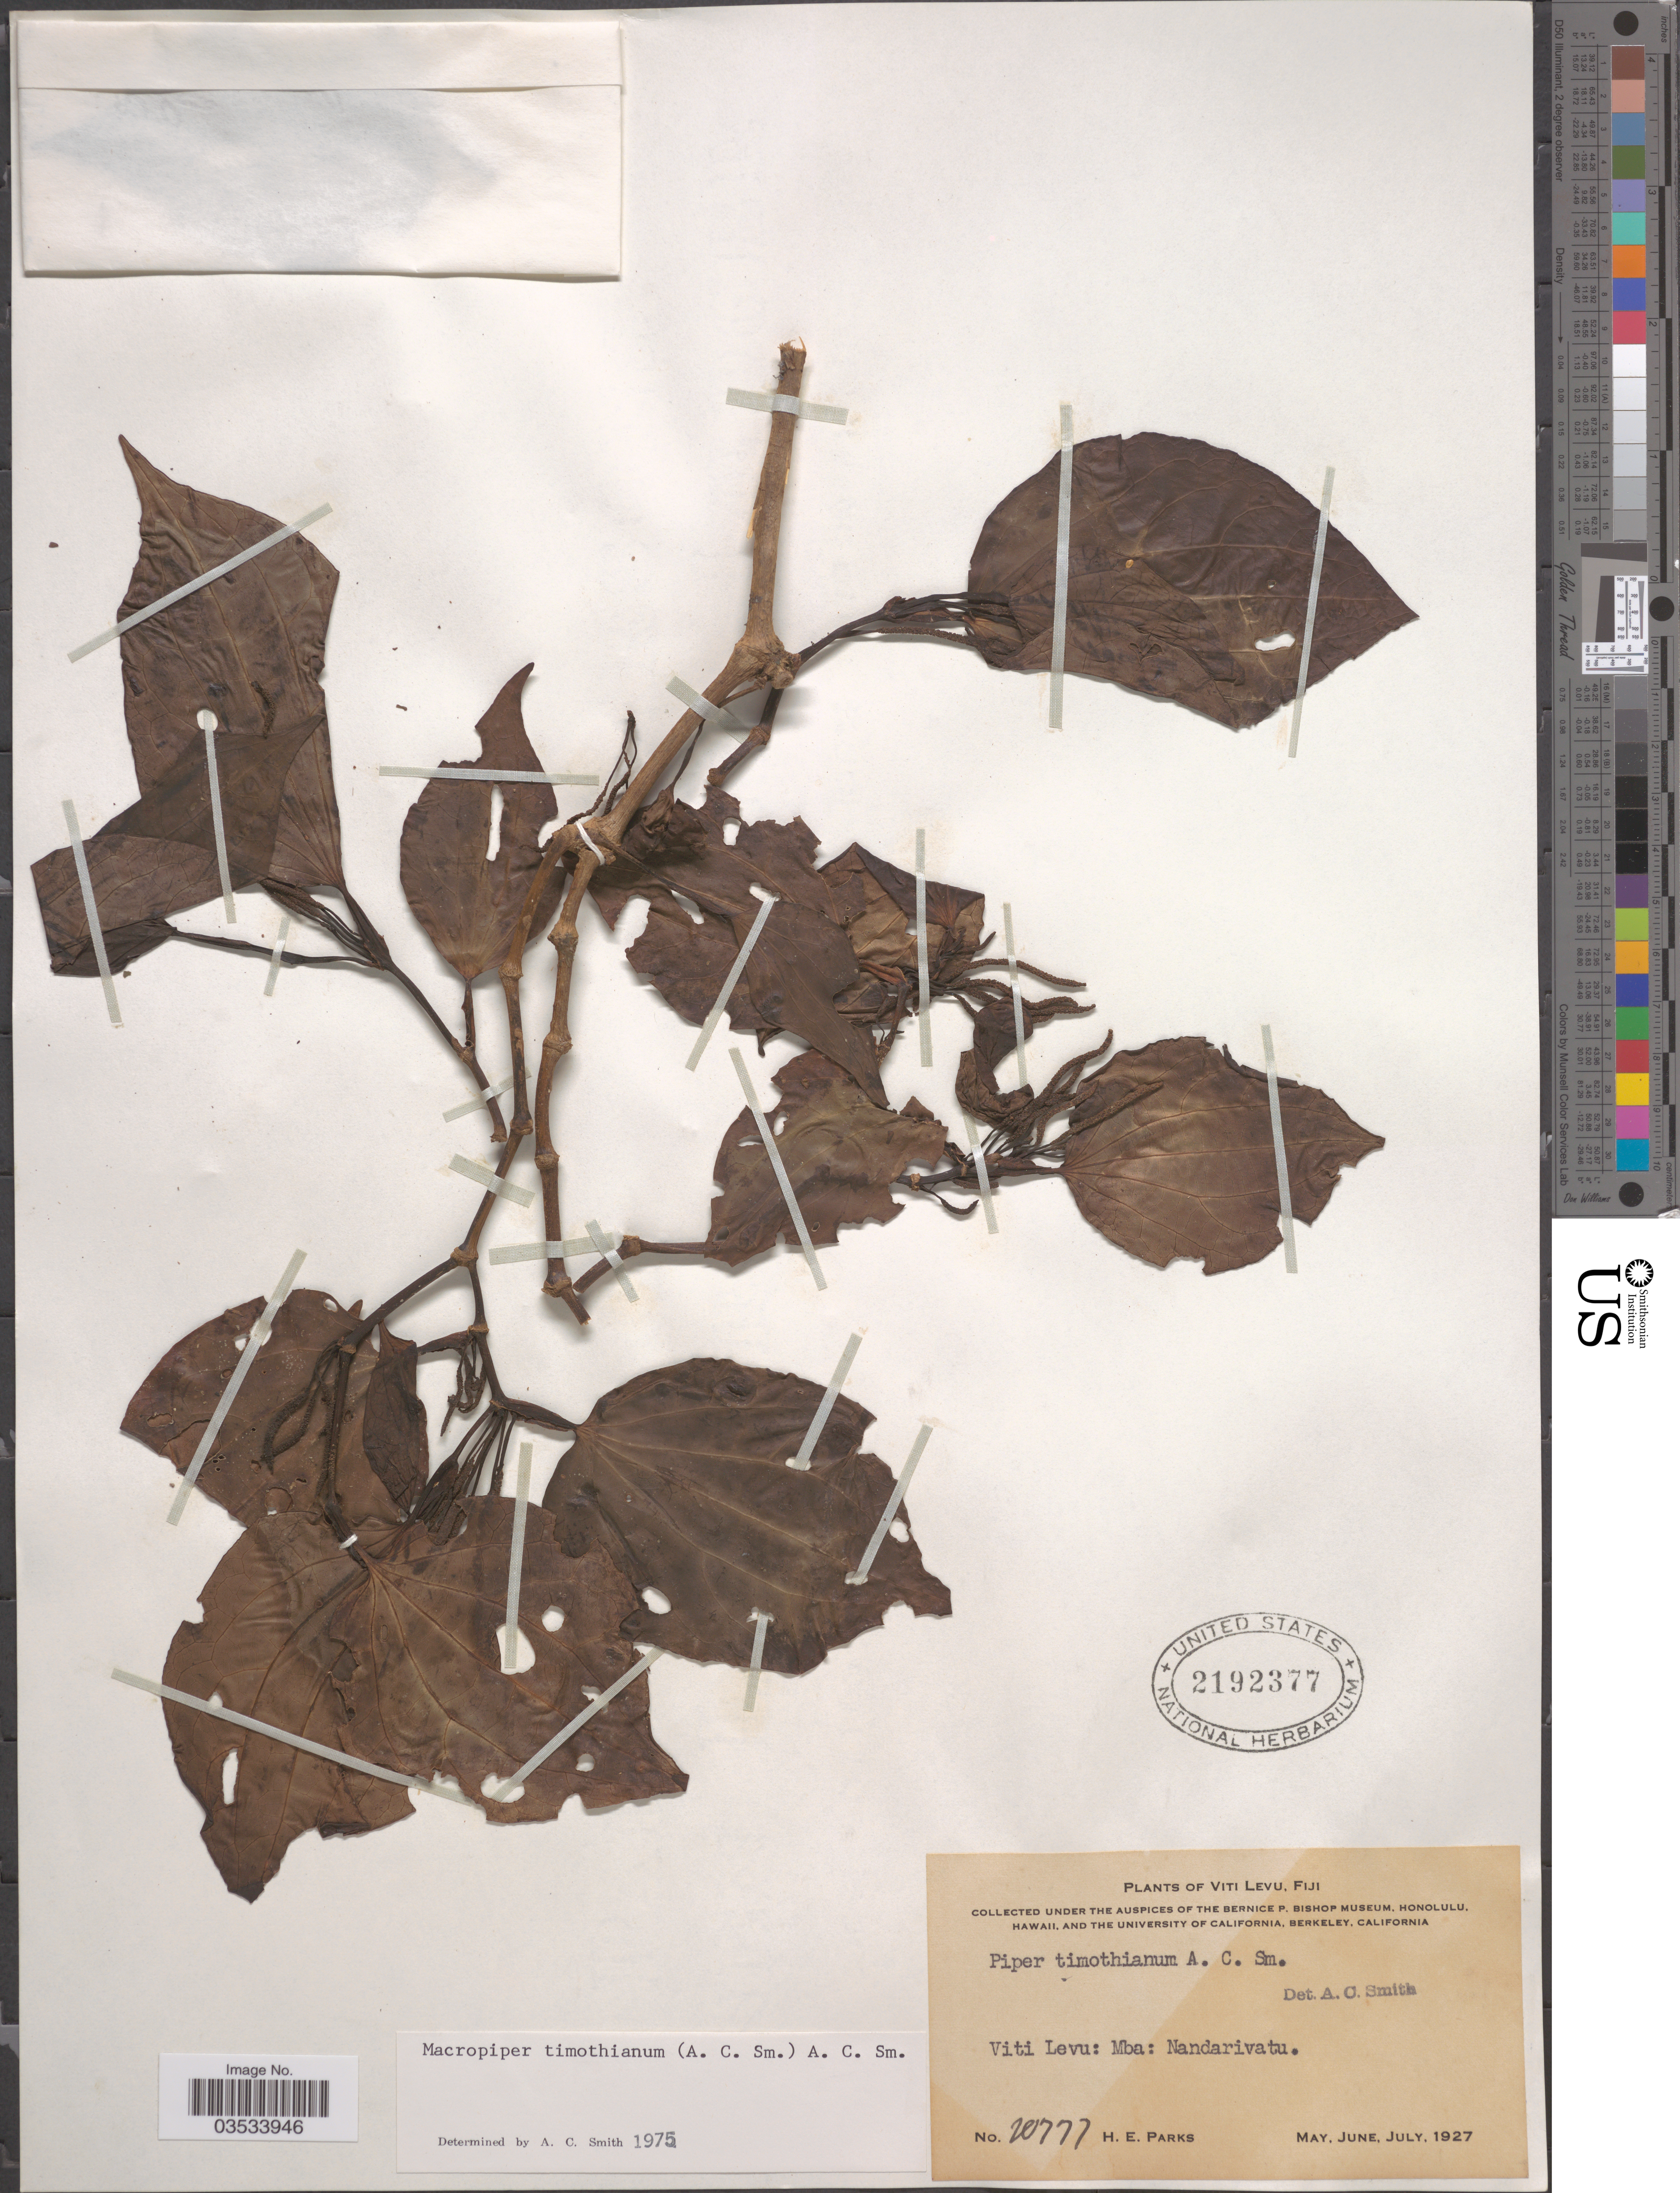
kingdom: Plantae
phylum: Tracheophyta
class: Magnoliopsida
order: Piperales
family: Piperaceae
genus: Piper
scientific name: Piper timothianum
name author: A.C. Sm.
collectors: H. E. Parks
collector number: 20777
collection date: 1927-05/1927-07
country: Fiji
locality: Viti Levu. Mba: Nandarivatu.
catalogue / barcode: US 2192377